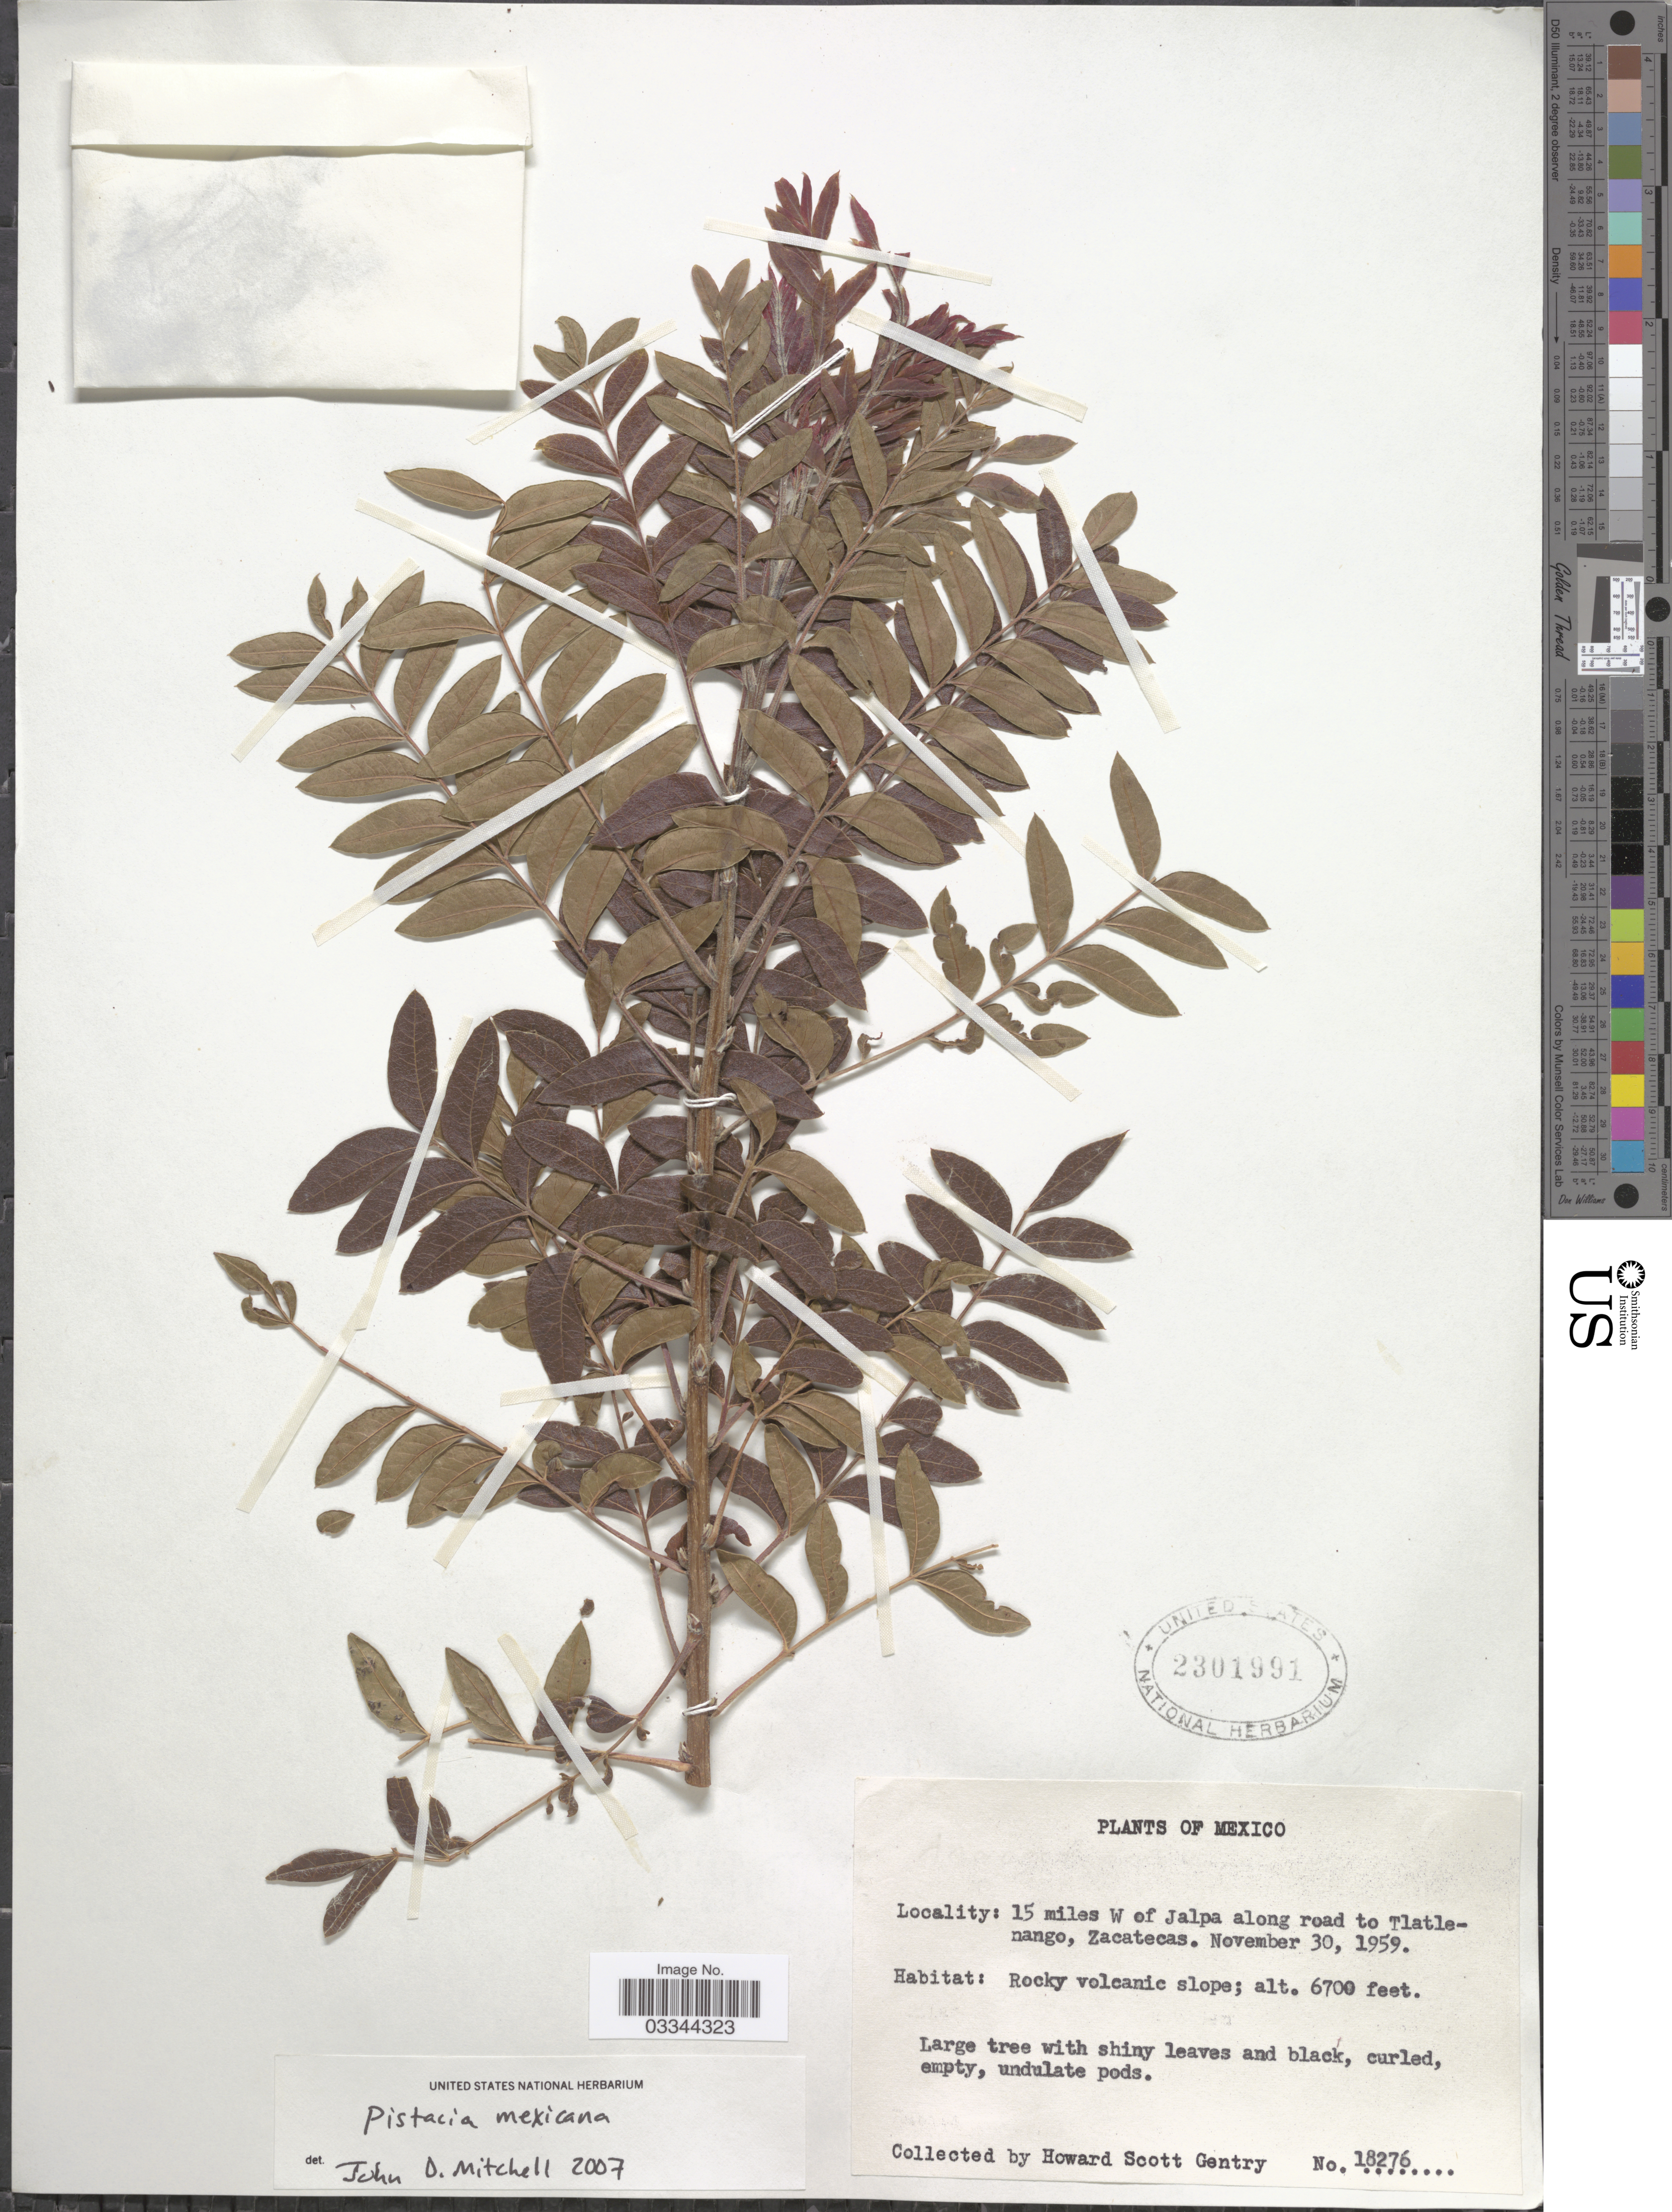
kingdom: Plantae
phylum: Tracheophyta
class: Magnoliopsida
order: Sapindales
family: Anacardiaceae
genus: Pistacia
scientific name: Pistacia mexicana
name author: Kunth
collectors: H. S. Gentry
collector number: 18276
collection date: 1959-11-30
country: Mexico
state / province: Zacatecas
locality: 15 miles W of Jalpa along road to Tlatlenango.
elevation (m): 2042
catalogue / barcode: US 2301991